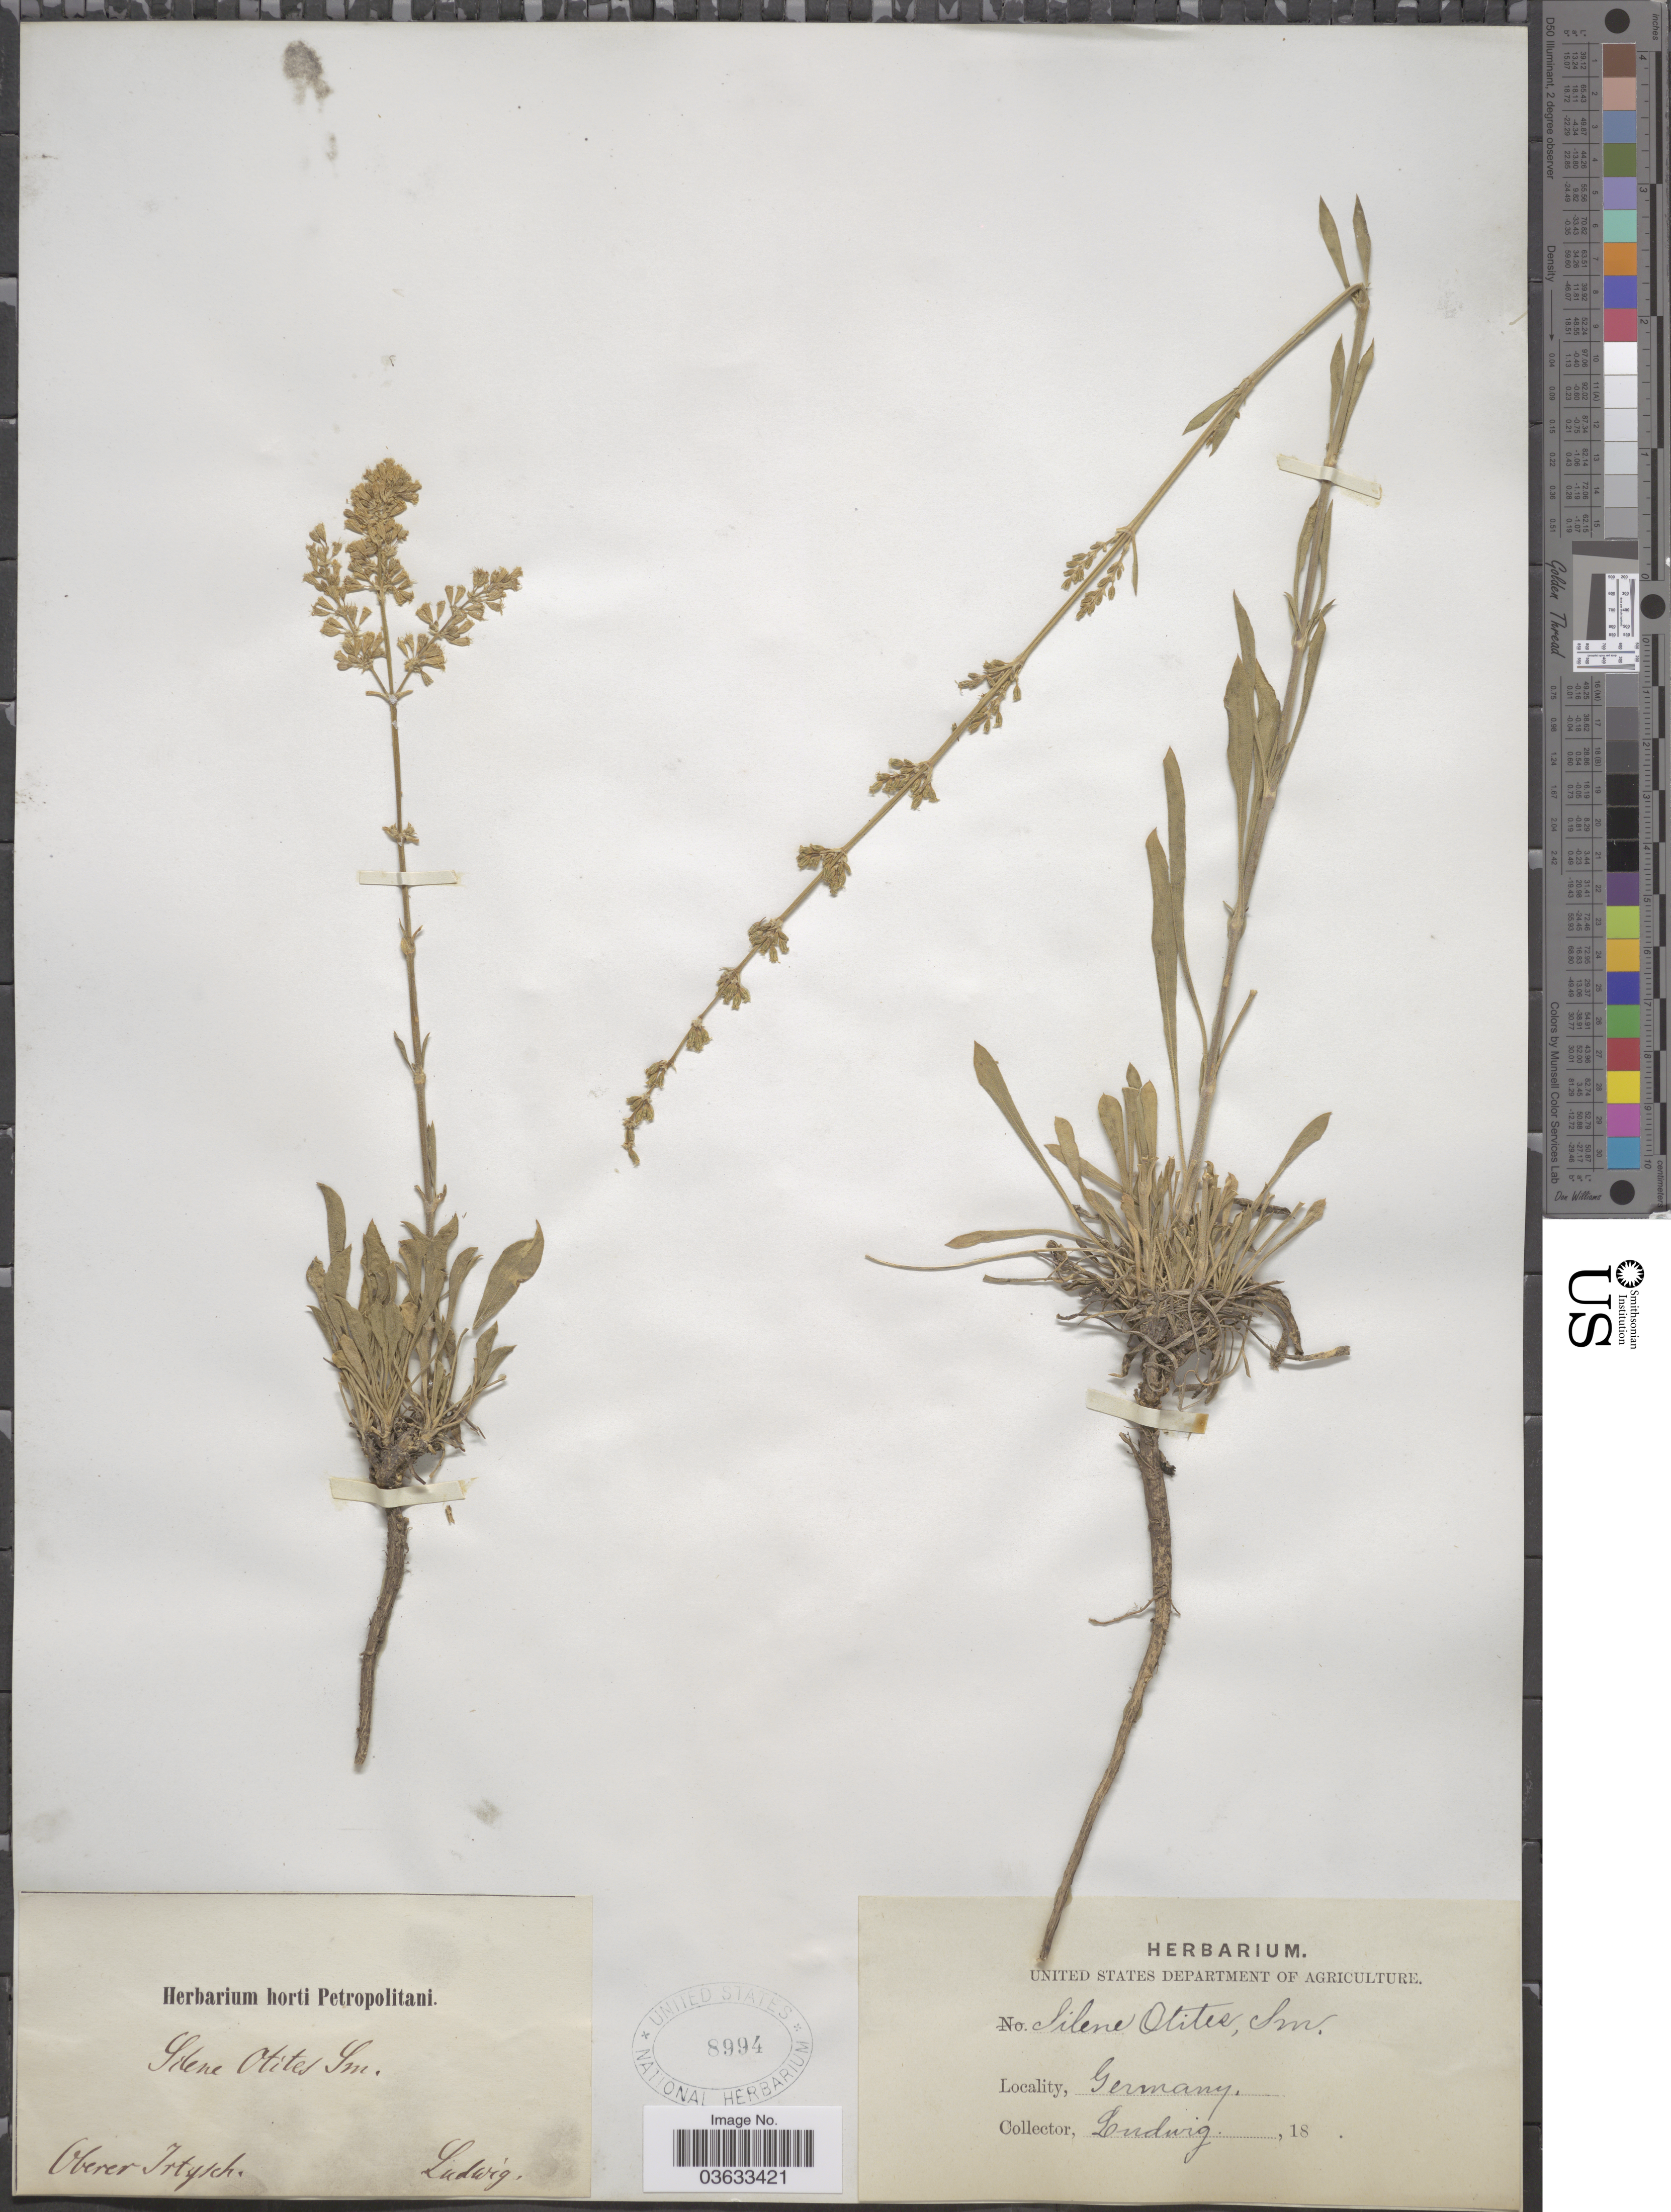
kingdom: Plantae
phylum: Tracheophyta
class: Magnoliopsida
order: Caryophyllales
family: Caryophyllaceae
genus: Silene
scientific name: Silene otites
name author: (L.) Wibel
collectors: Ludwig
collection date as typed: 18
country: Germany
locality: Oberer Irtysch.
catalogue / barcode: US 8994